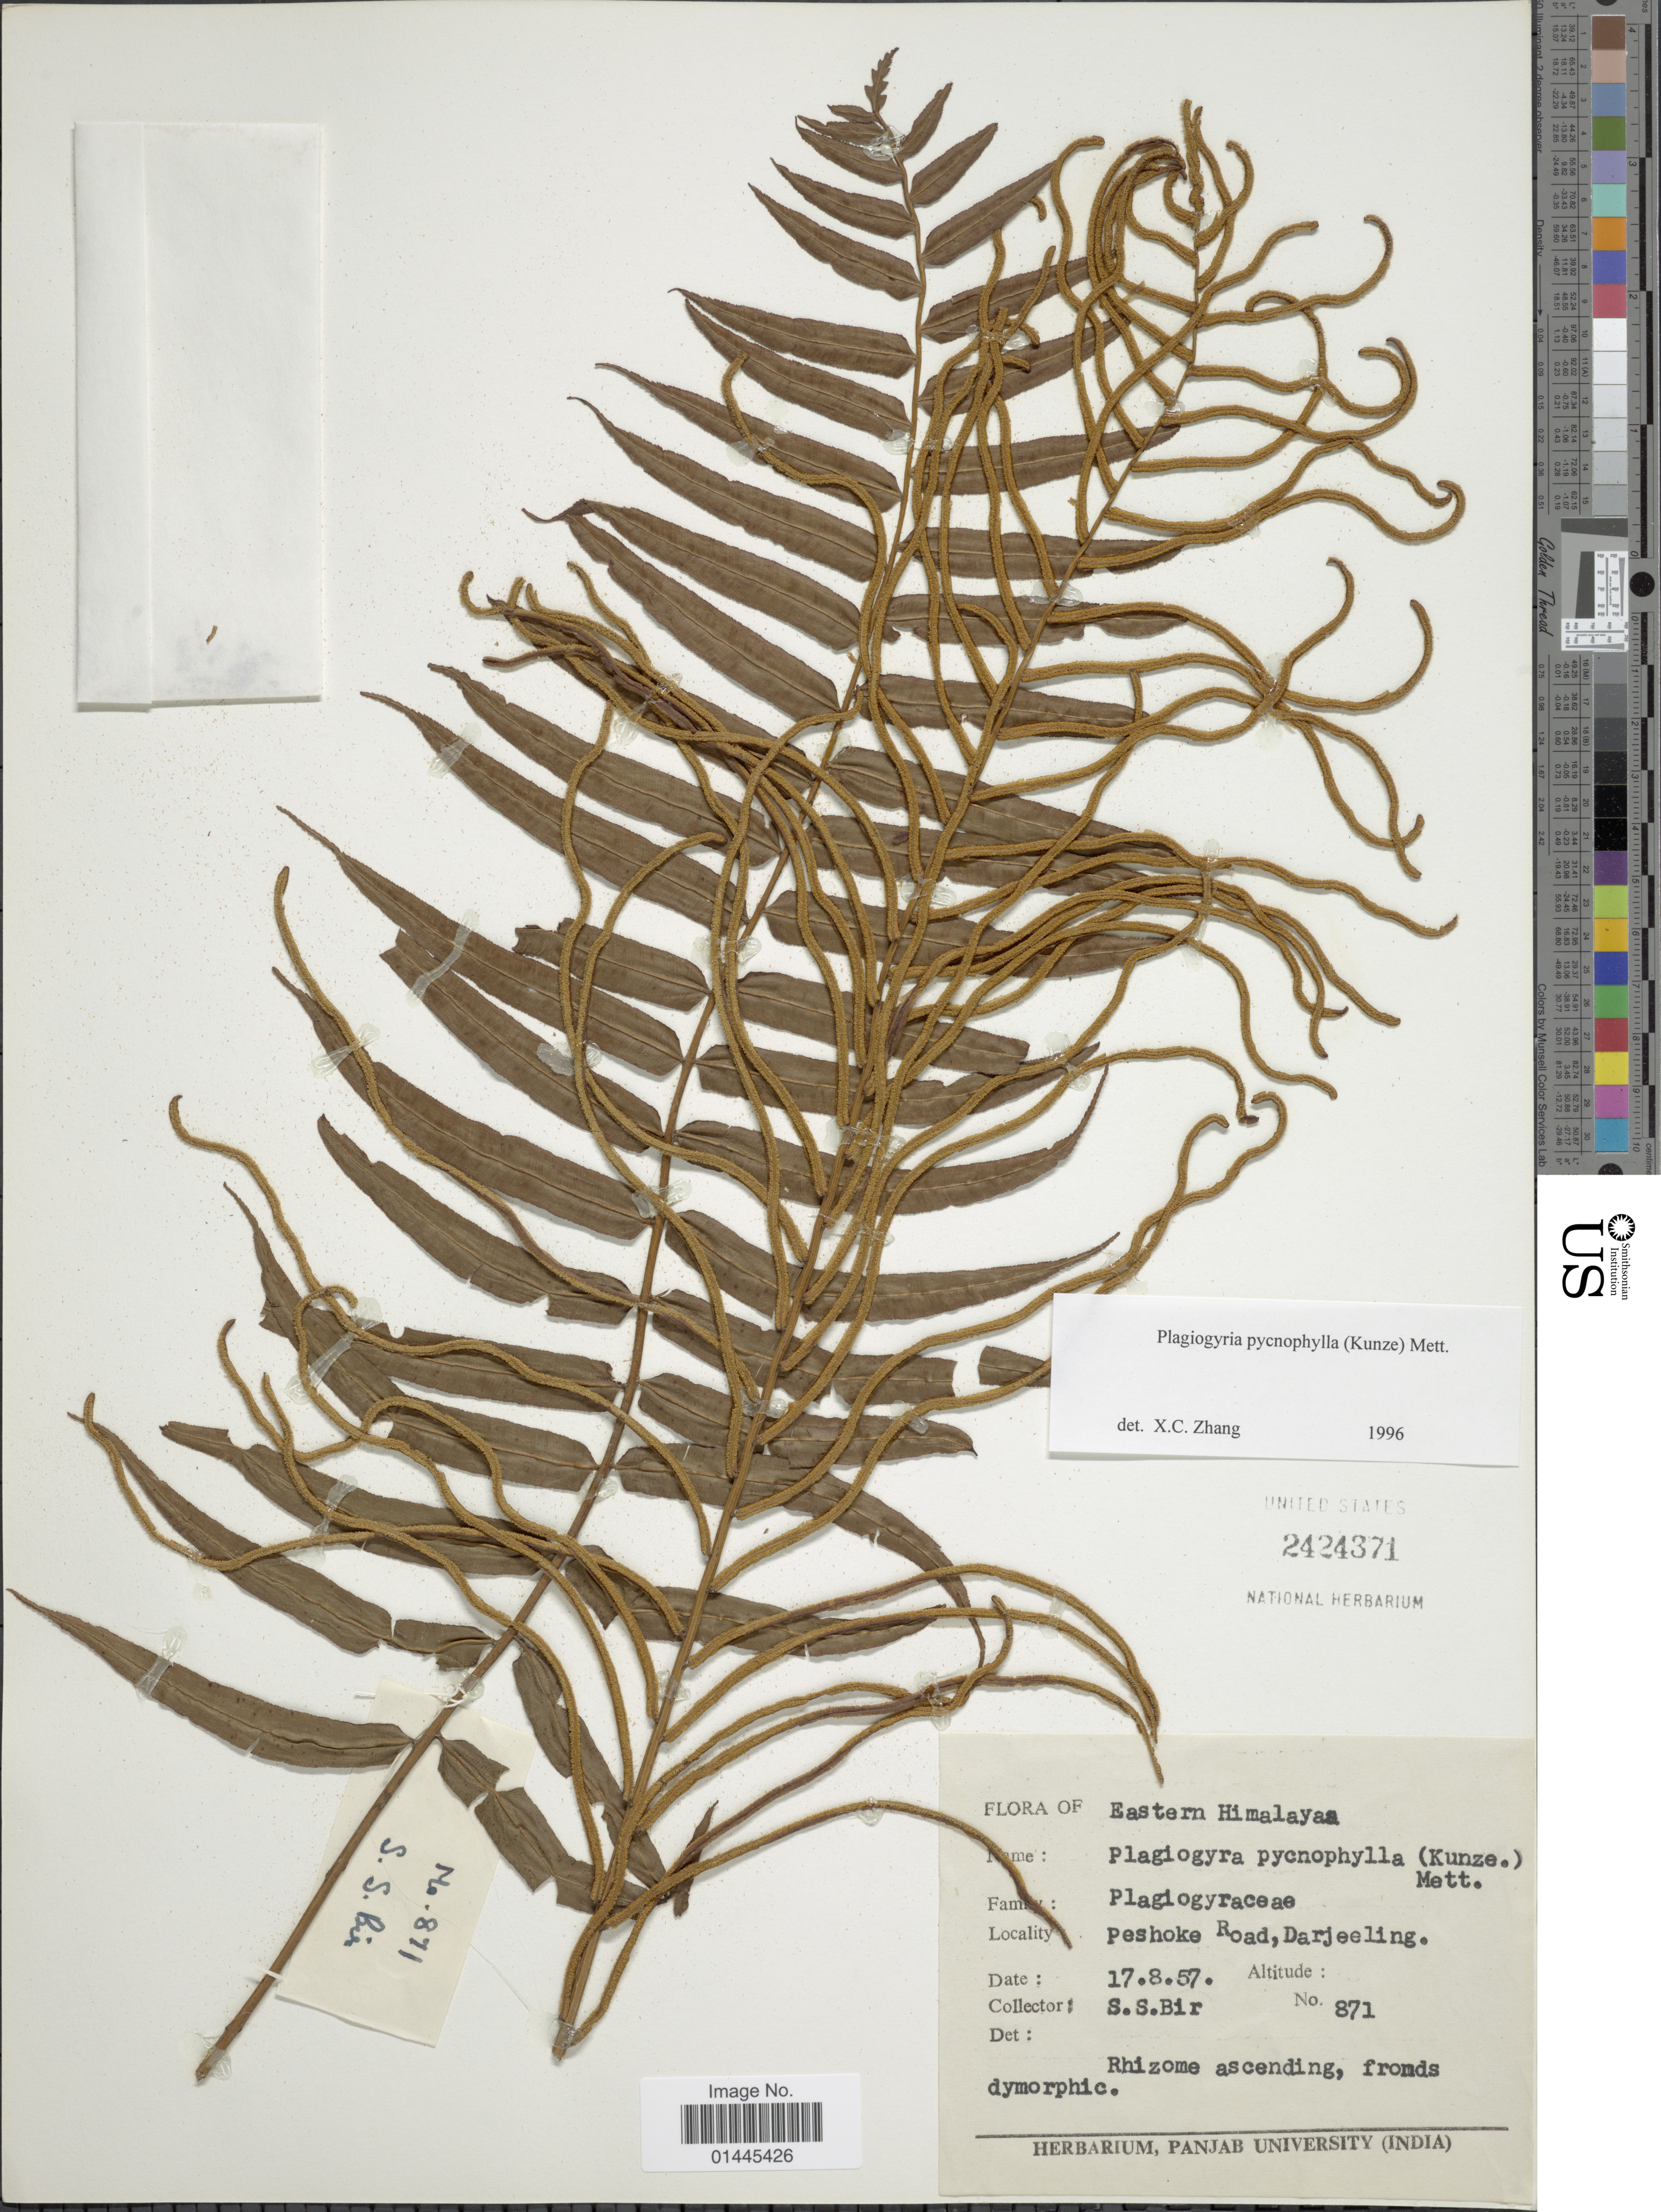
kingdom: Plantae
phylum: Tracheophyta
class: Polypodiopsida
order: Cyatheales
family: Plagiogyriaceae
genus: Plagiogyria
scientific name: Plagiogyria pycnophylla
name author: (Kunze) Mett.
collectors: S. S. Bir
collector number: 871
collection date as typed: Transcribed d/m/y: 17/8/57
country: India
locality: Eastern Himalaya, Peshoke Road, Darjeeling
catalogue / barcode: US 2424371